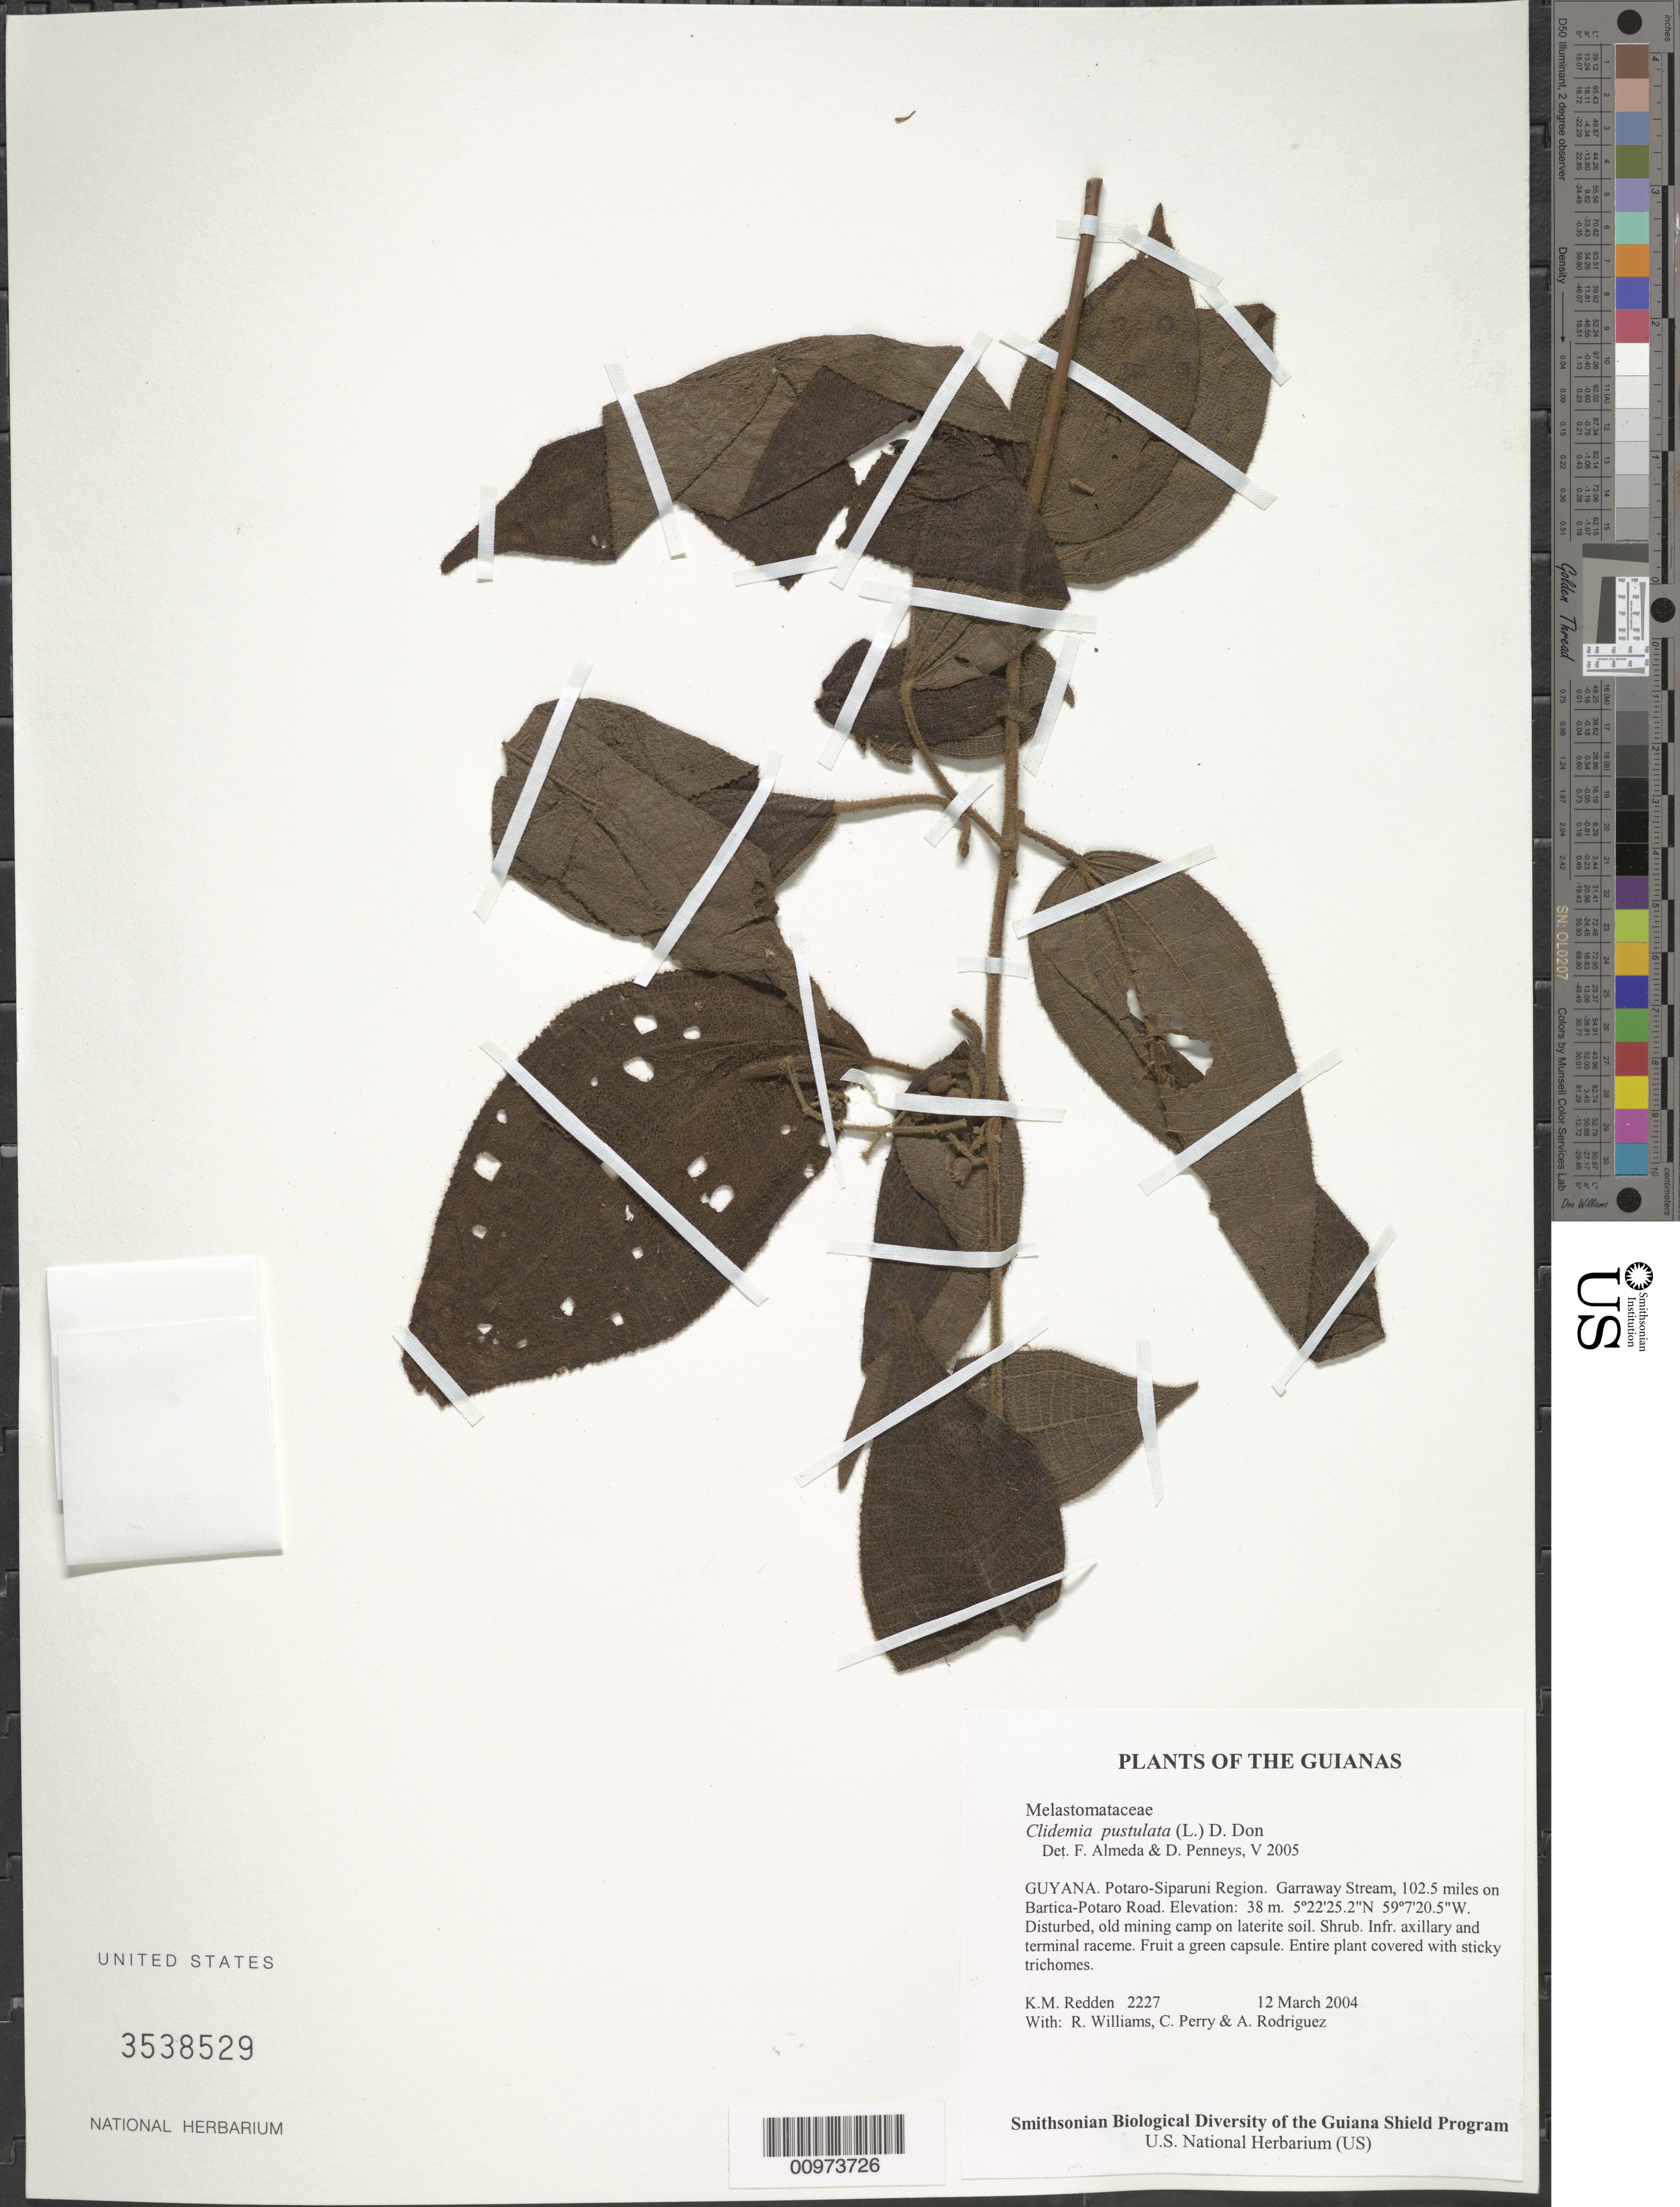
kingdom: Plantae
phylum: Tracheophyta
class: Magnoliopsida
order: Myrtales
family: Melastomataceae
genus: Clidemia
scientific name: Clidemia pustulata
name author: DC.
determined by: Almeda, F.; Penneys, D. S.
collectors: K. M. Redden, R. Williams, C. Perry & A. Rodriguez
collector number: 2227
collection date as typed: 12 March 2004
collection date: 2004-03-12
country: Guyana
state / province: Potaro-Siparuni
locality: Garraway Stream, 102.5 miles on Bartica-Potaro Road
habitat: Disturbed, old mining camp on laterite soil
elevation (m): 38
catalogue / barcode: US 3538529